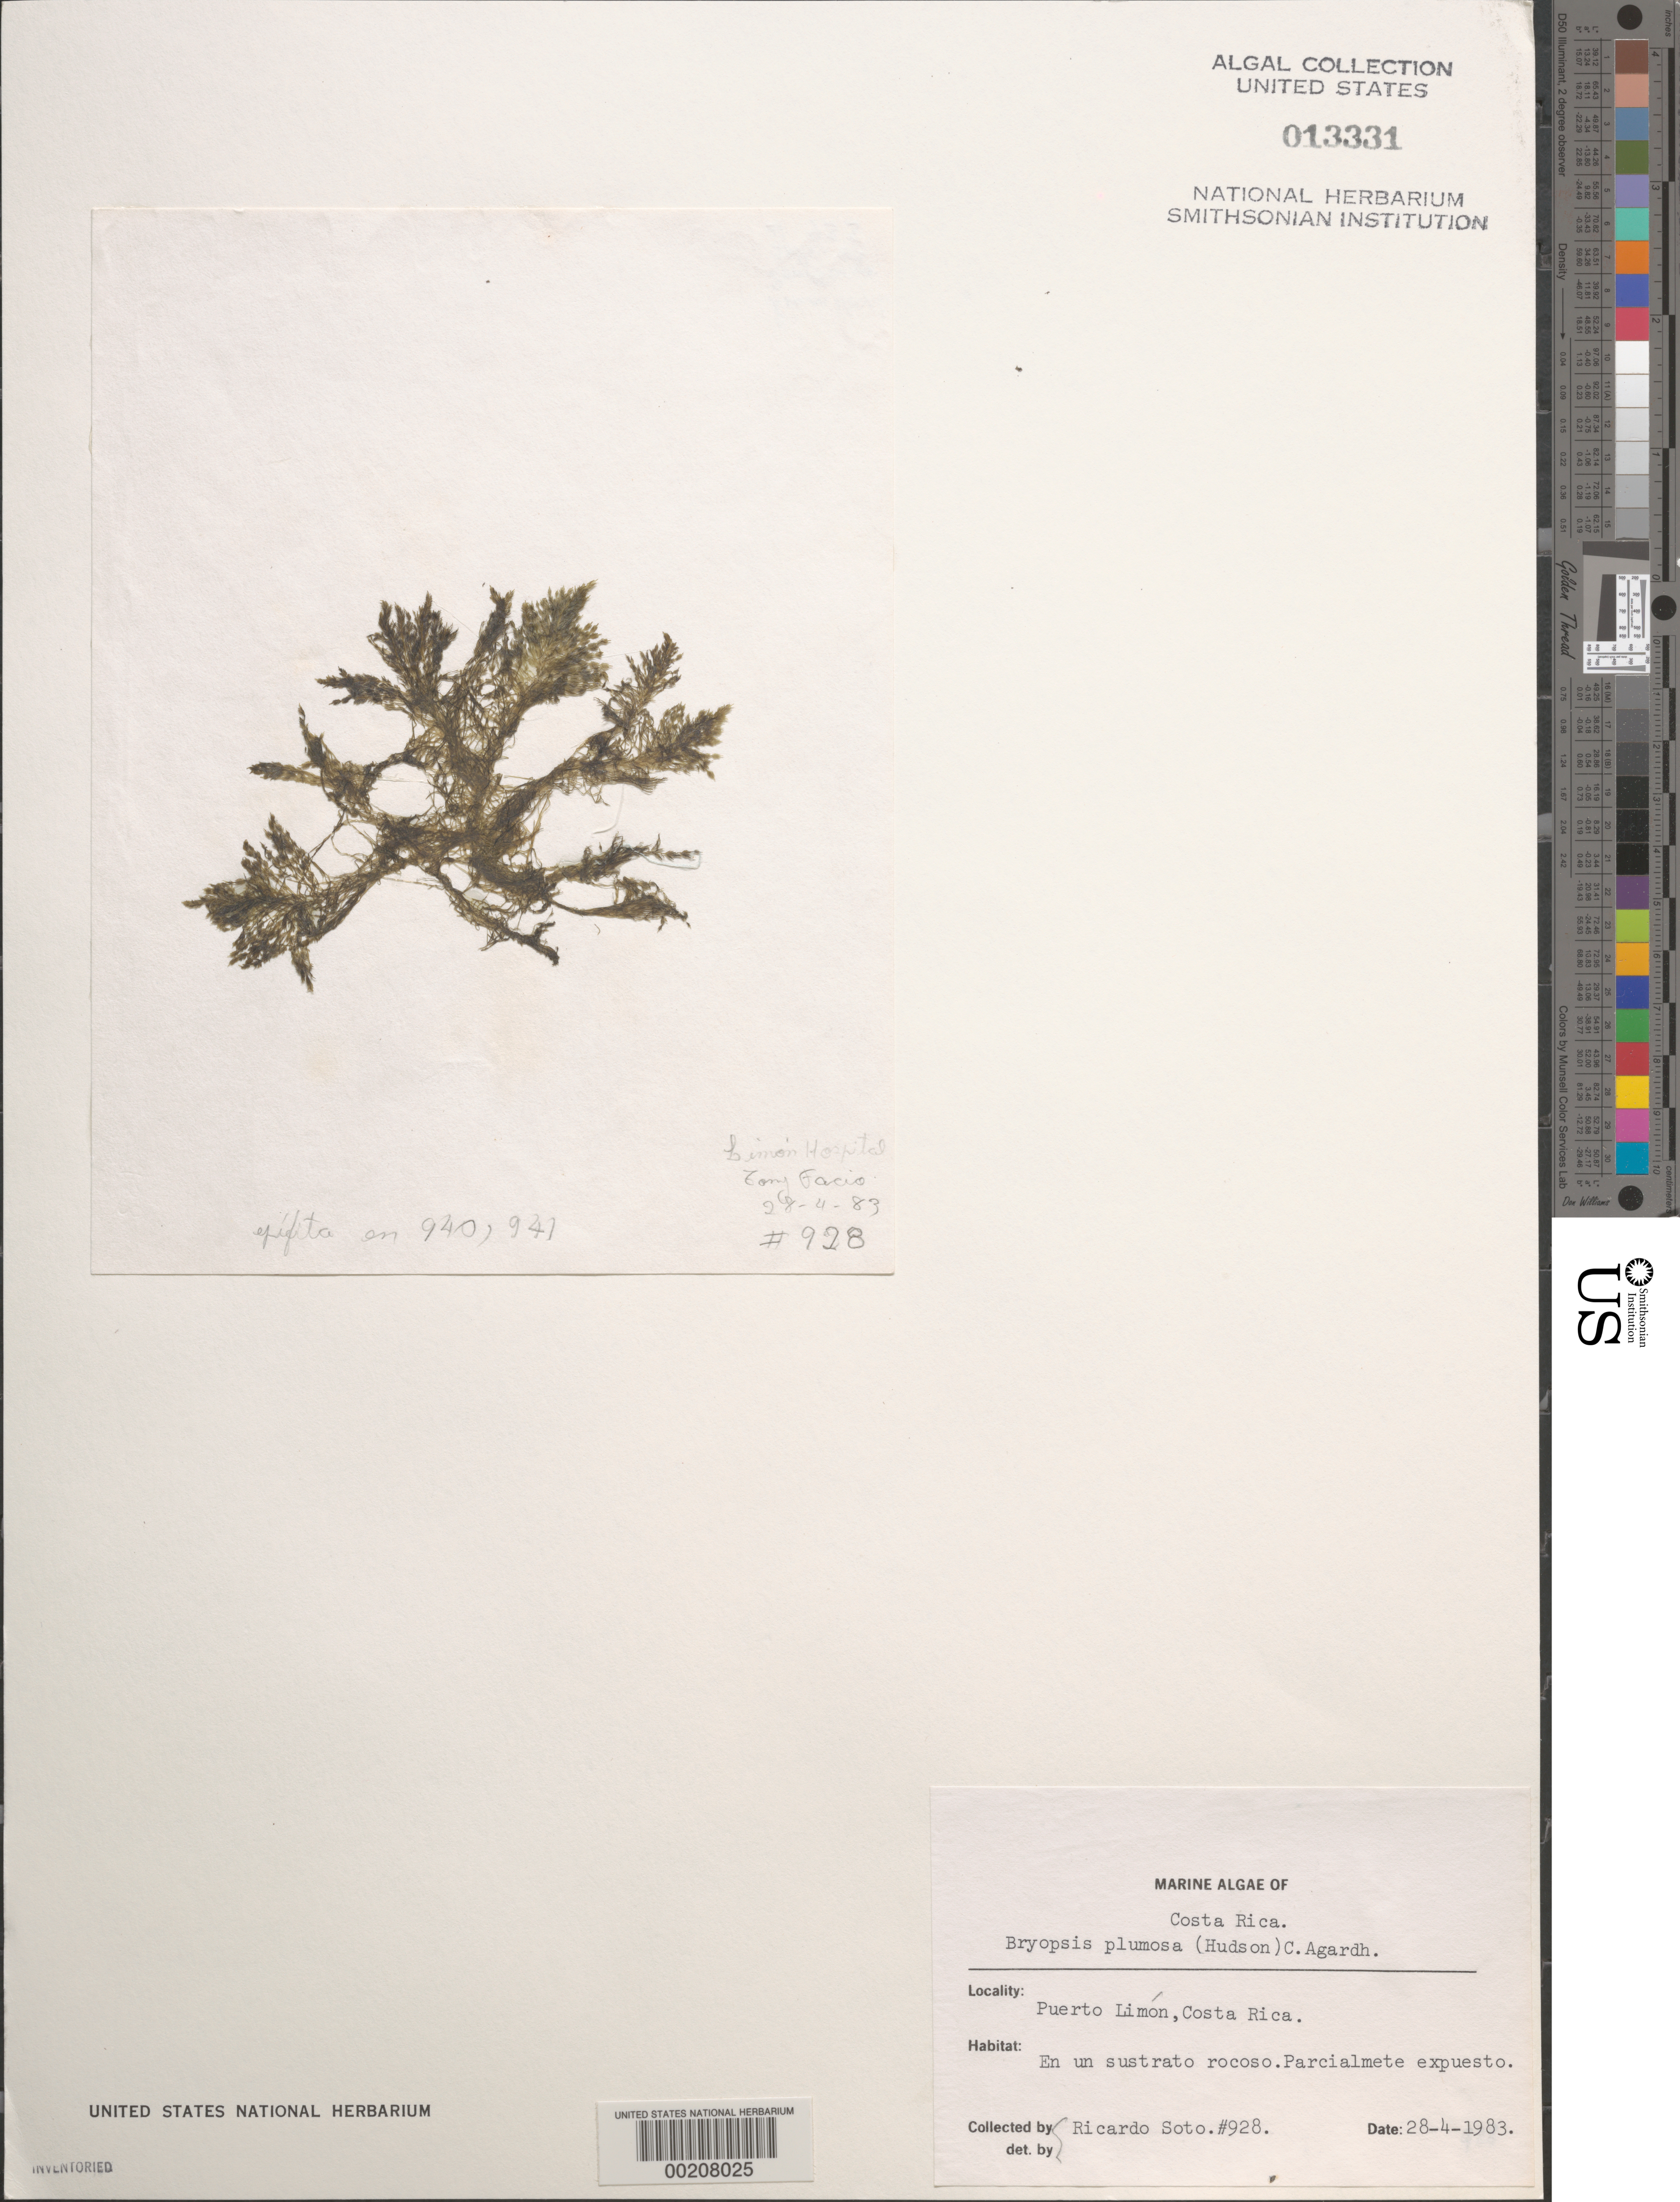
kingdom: Plantae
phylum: Chlorophyta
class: Ulvophyceae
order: Bryopsidales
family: Bryopsidaceae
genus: Bryopsis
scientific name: Bryopsis plumosa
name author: (Huds.) C. Agardh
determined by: Soto, R.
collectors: R. Soto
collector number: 928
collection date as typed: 28 Apr 1983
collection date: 1983-04-28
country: Costa Rica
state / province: Limón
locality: Puerto limon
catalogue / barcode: US 13331